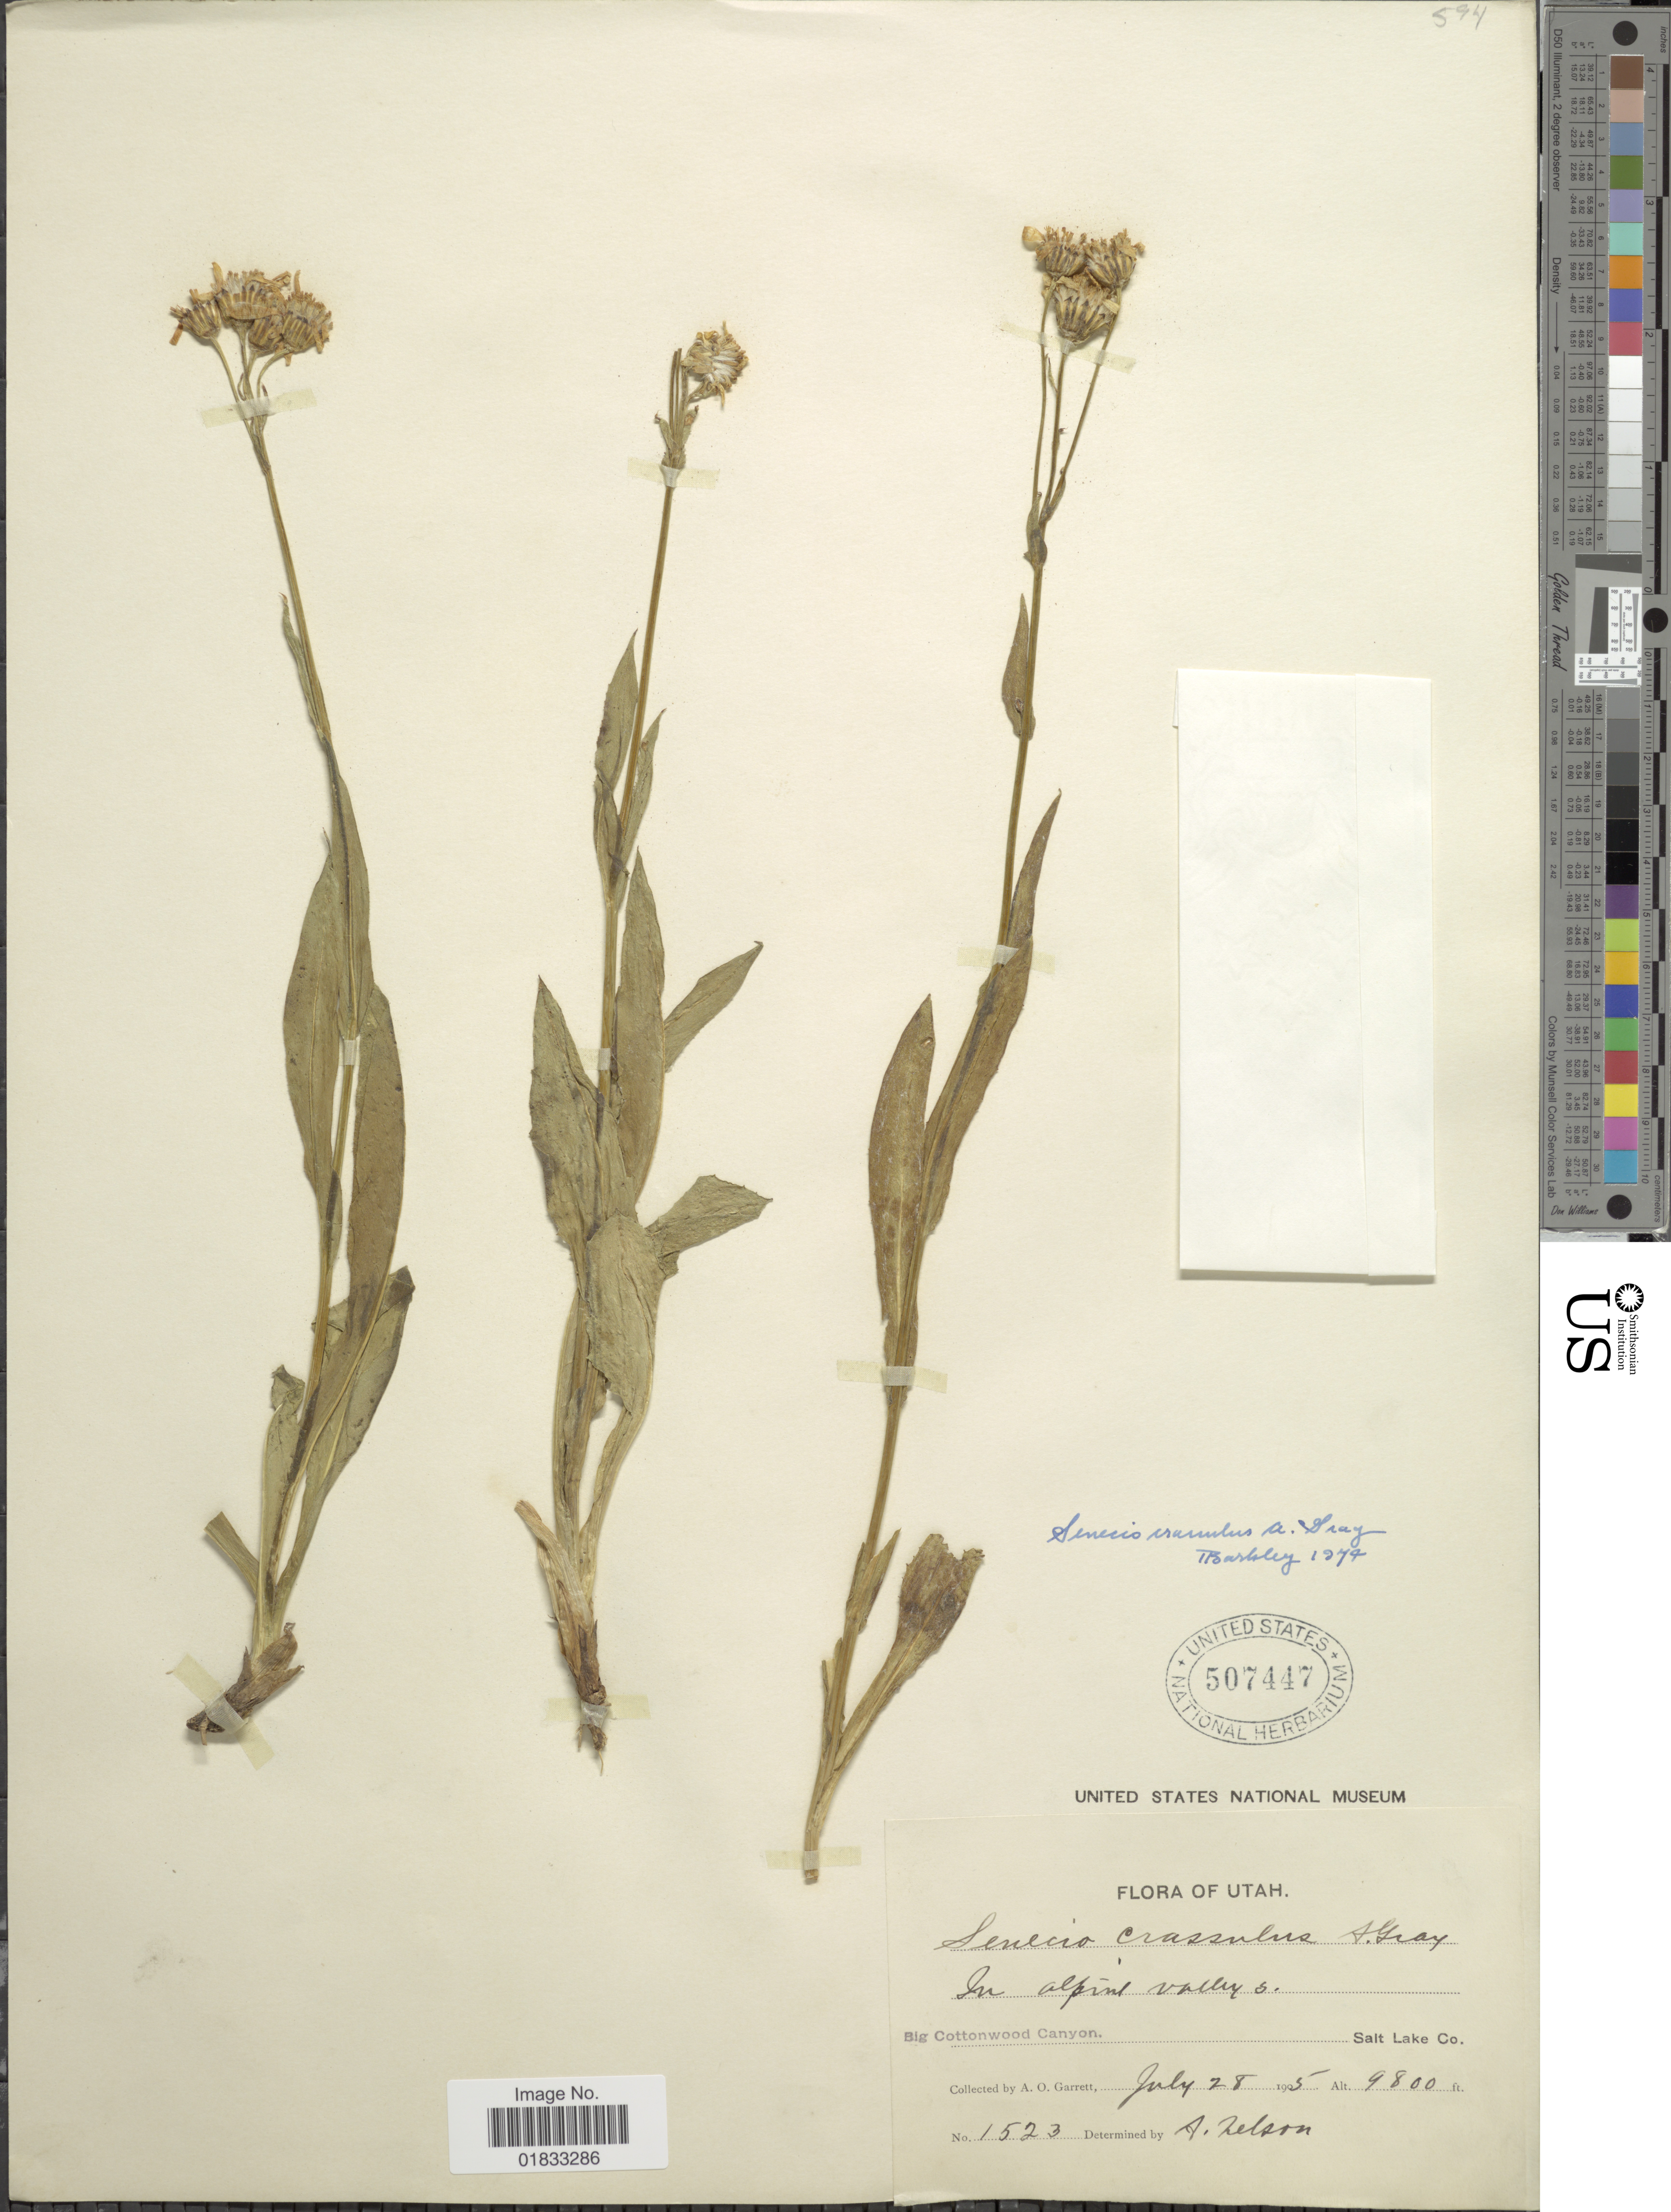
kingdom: Plantae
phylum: Tracheophyta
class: Magnoliopsida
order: Asterales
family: Asteraceae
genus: Senecio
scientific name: Senecio crassulus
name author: A. Gray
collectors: A. O. Garrett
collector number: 1523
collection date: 1905-07-28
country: United States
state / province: Utah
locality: In alpine valley S., Big Cottonwood Canyon, Salt Lake Co.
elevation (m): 2987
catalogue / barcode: US 507447